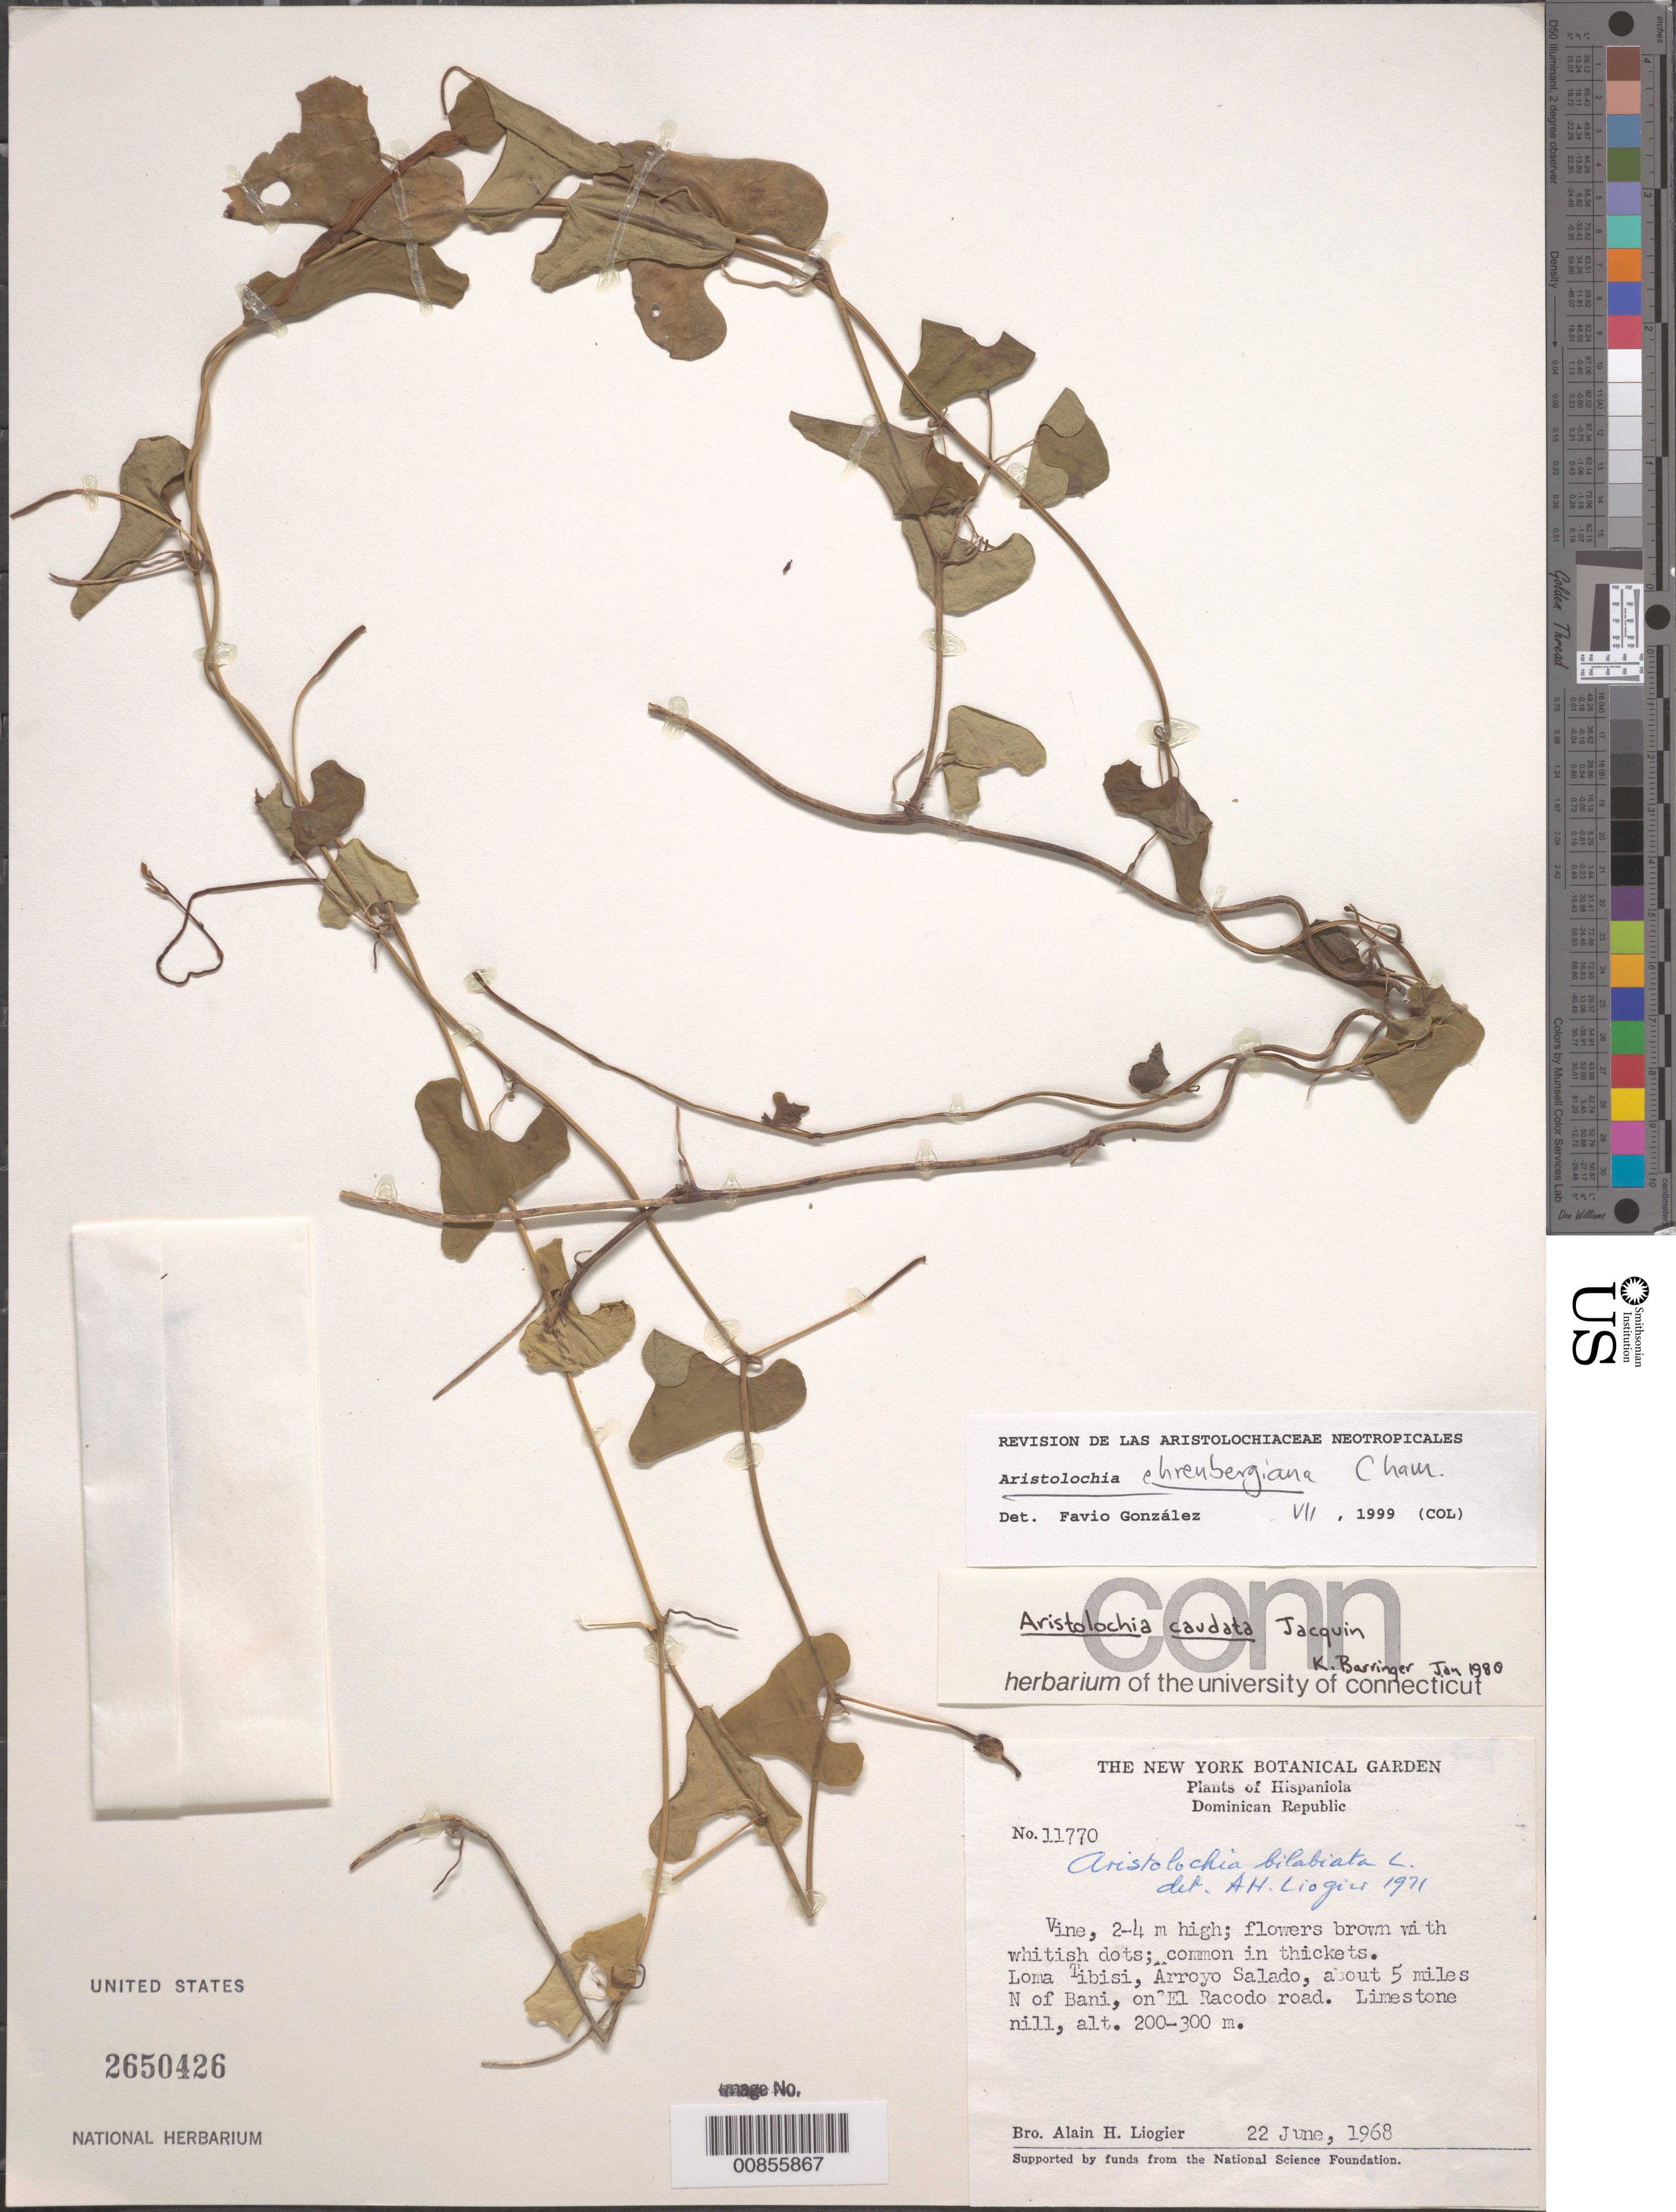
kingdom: Plantae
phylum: Tracheophyta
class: Magnoliopsida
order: Piperales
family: Aristolochiaceae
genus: Aristolochia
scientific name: Aristolochia ehrenbergiana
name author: Cham.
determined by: González, F., (COL), Universidad Nacional de Colombia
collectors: A. H. Liogier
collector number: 11770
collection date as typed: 22 Jun 1968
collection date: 1968-06-22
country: Dominican Republic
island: Hispaniola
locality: Loma Tibisi, Arroyo Salado, about 5 miles N of Bani, on El Racodo road.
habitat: Limestone hill. Common in thickets.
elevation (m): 200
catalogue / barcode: US 2650426